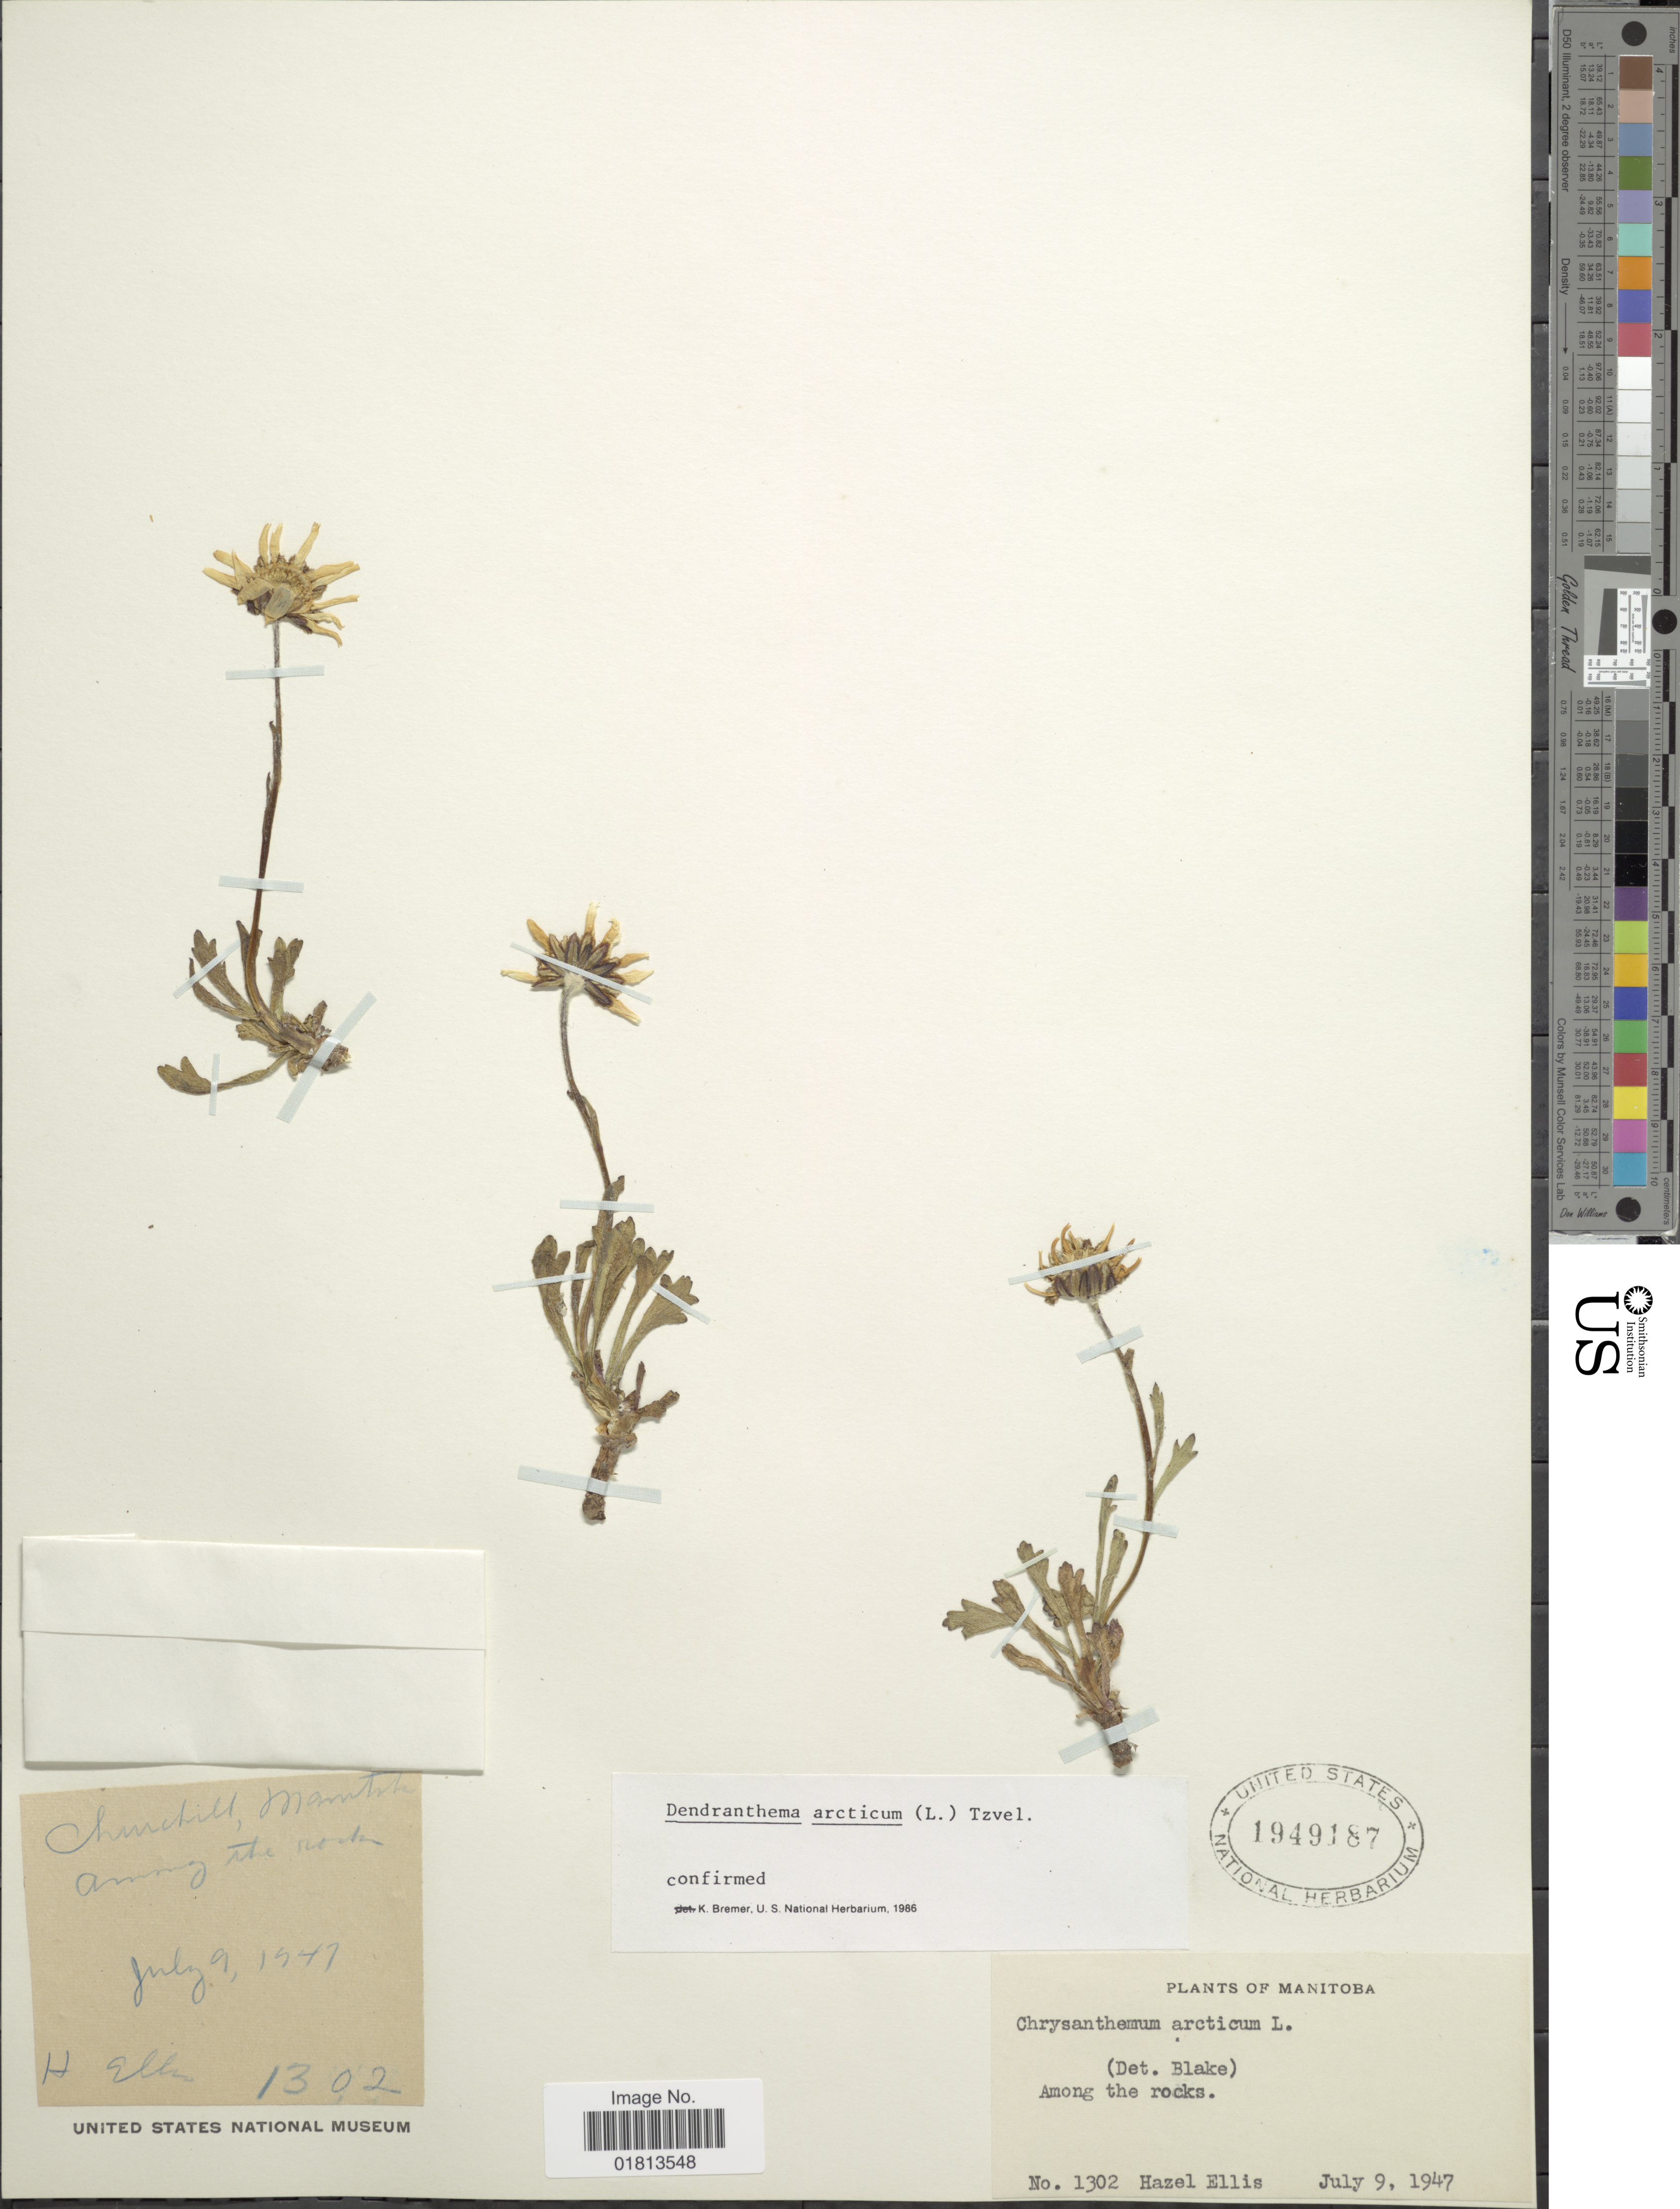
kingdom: Plantae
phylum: Tracheophyta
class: Magnoliopsida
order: Asterales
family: Asteraceae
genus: Dendranthema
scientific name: Dendranthema arcticum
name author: (L.) Tzvelev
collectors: H. Ellis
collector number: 1302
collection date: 1947-07-09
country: Canada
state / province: Manitoba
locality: Among the rocks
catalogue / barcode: US 1949187